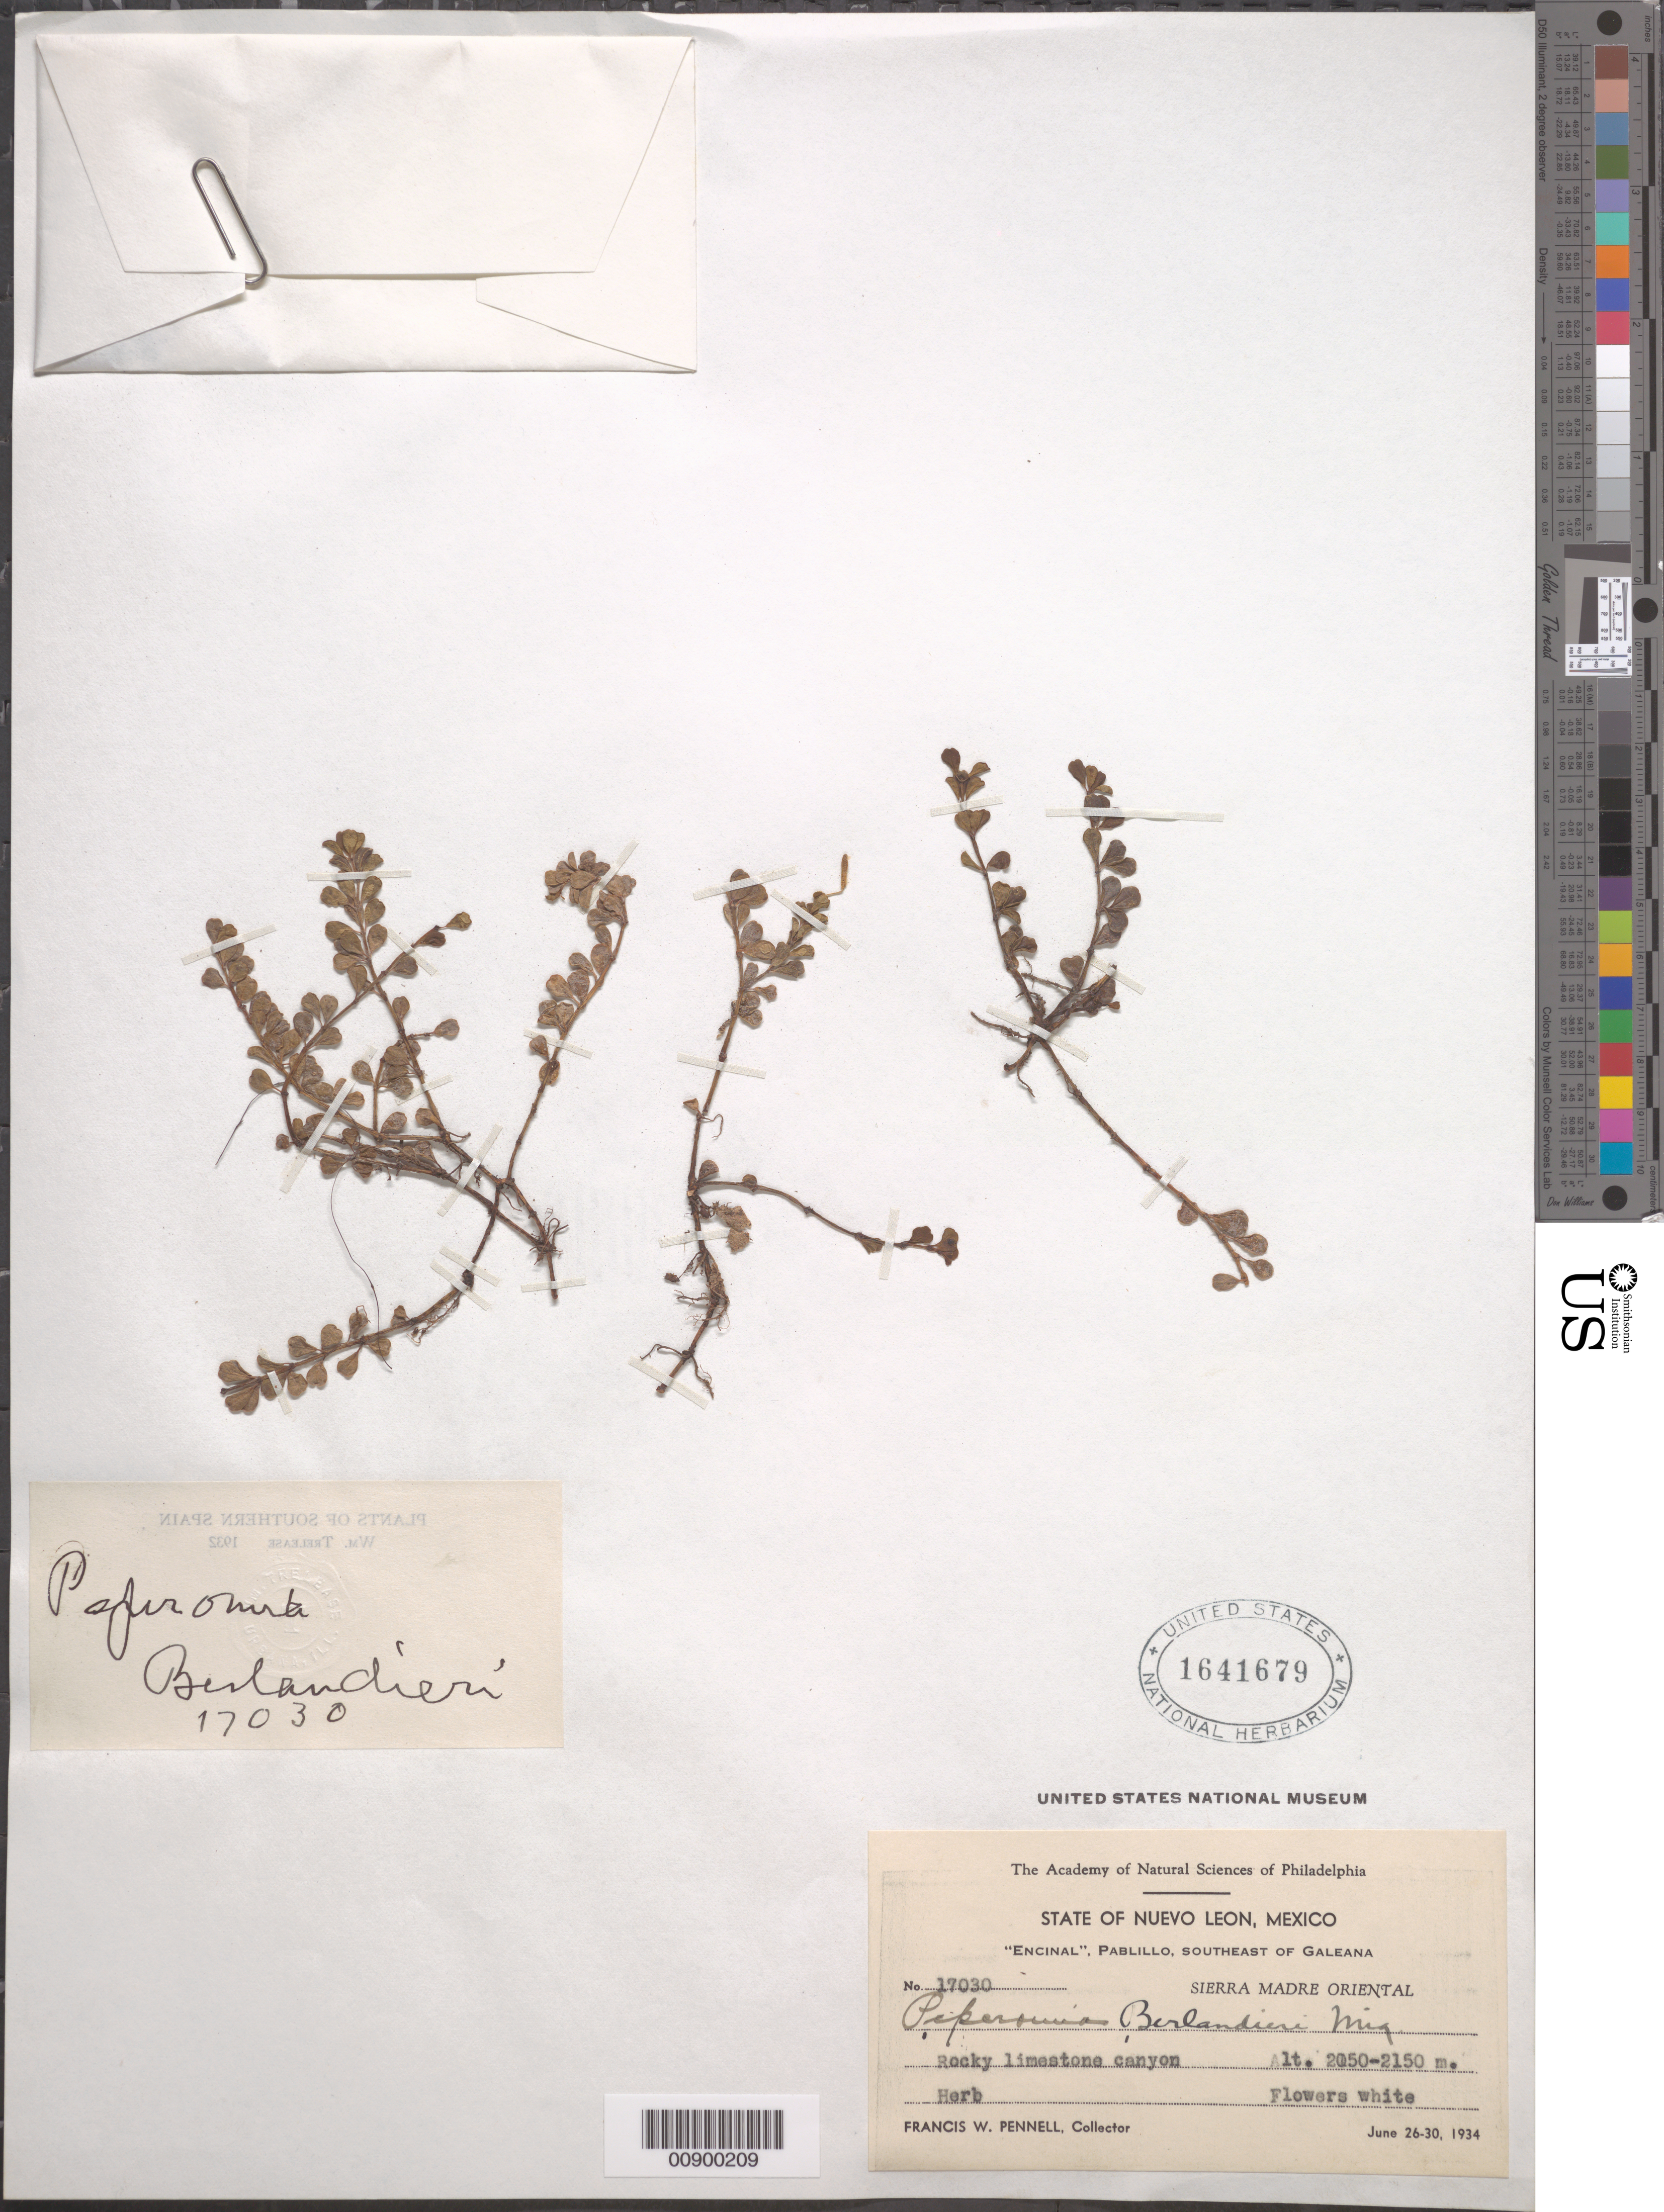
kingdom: Plantae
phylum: Tracheophyta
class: Magnoliopsida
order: Piperales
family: Piperaceae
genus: Peperomia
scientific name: Peperomia berlandieri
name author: Miq.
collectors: F. W. Pennell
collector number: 17030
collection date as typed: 26 Jun 1934 to 30 Jun 1934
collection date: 1934-06-26/1934-06-30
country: Mexico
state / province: Nuevo León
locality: Encinal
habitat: Rocky limestone canyon.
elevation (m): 2150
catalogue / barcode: US 1641679